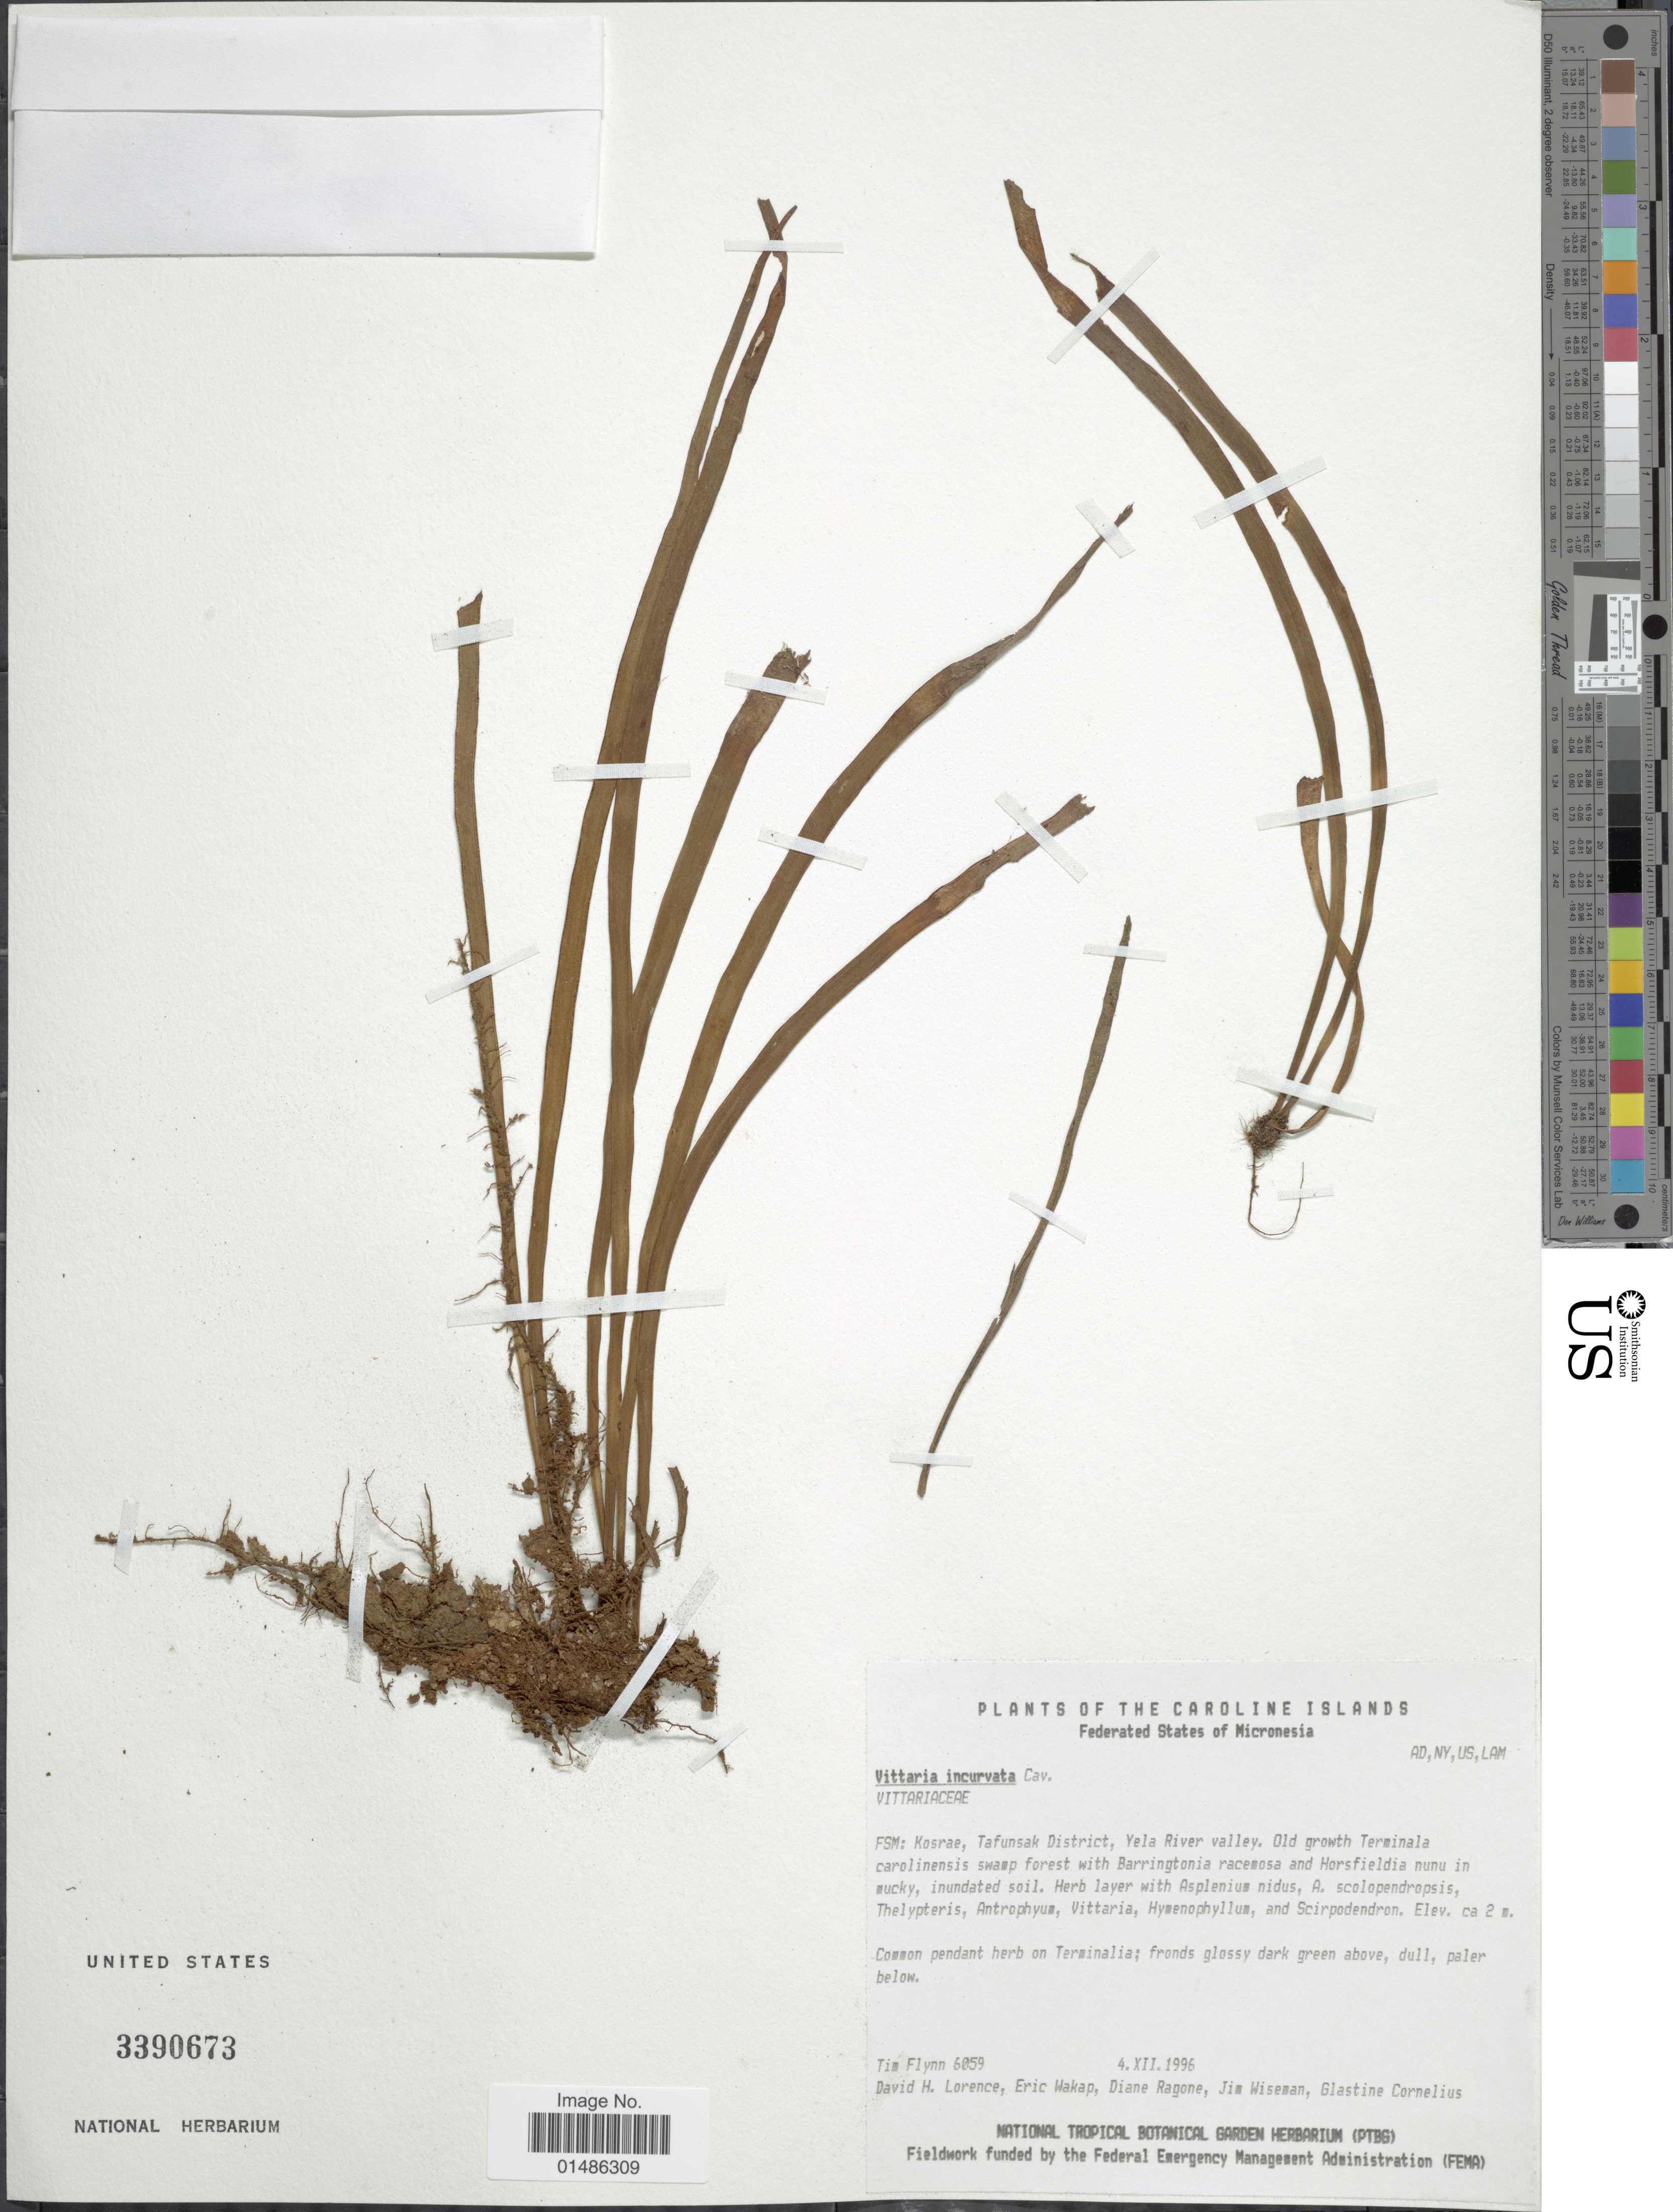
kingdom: Plantae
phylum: Tracheophyta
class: Polypodiopsida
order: Polypodiales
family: Pteridaceae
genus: Haplopteris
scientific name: Haplopteris ensiformis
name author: (Sw.) E.H. Crane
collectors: T. Flynn, D. Lorence, E. Wakap, D. Ragone & et al.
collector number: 6059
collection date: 1996-12-04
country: Micronesia, Federated States of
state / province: Kosrae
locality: Caroline Islands. Tafunsak District, Yela River valley.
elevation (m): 2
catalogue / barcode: US 3390673